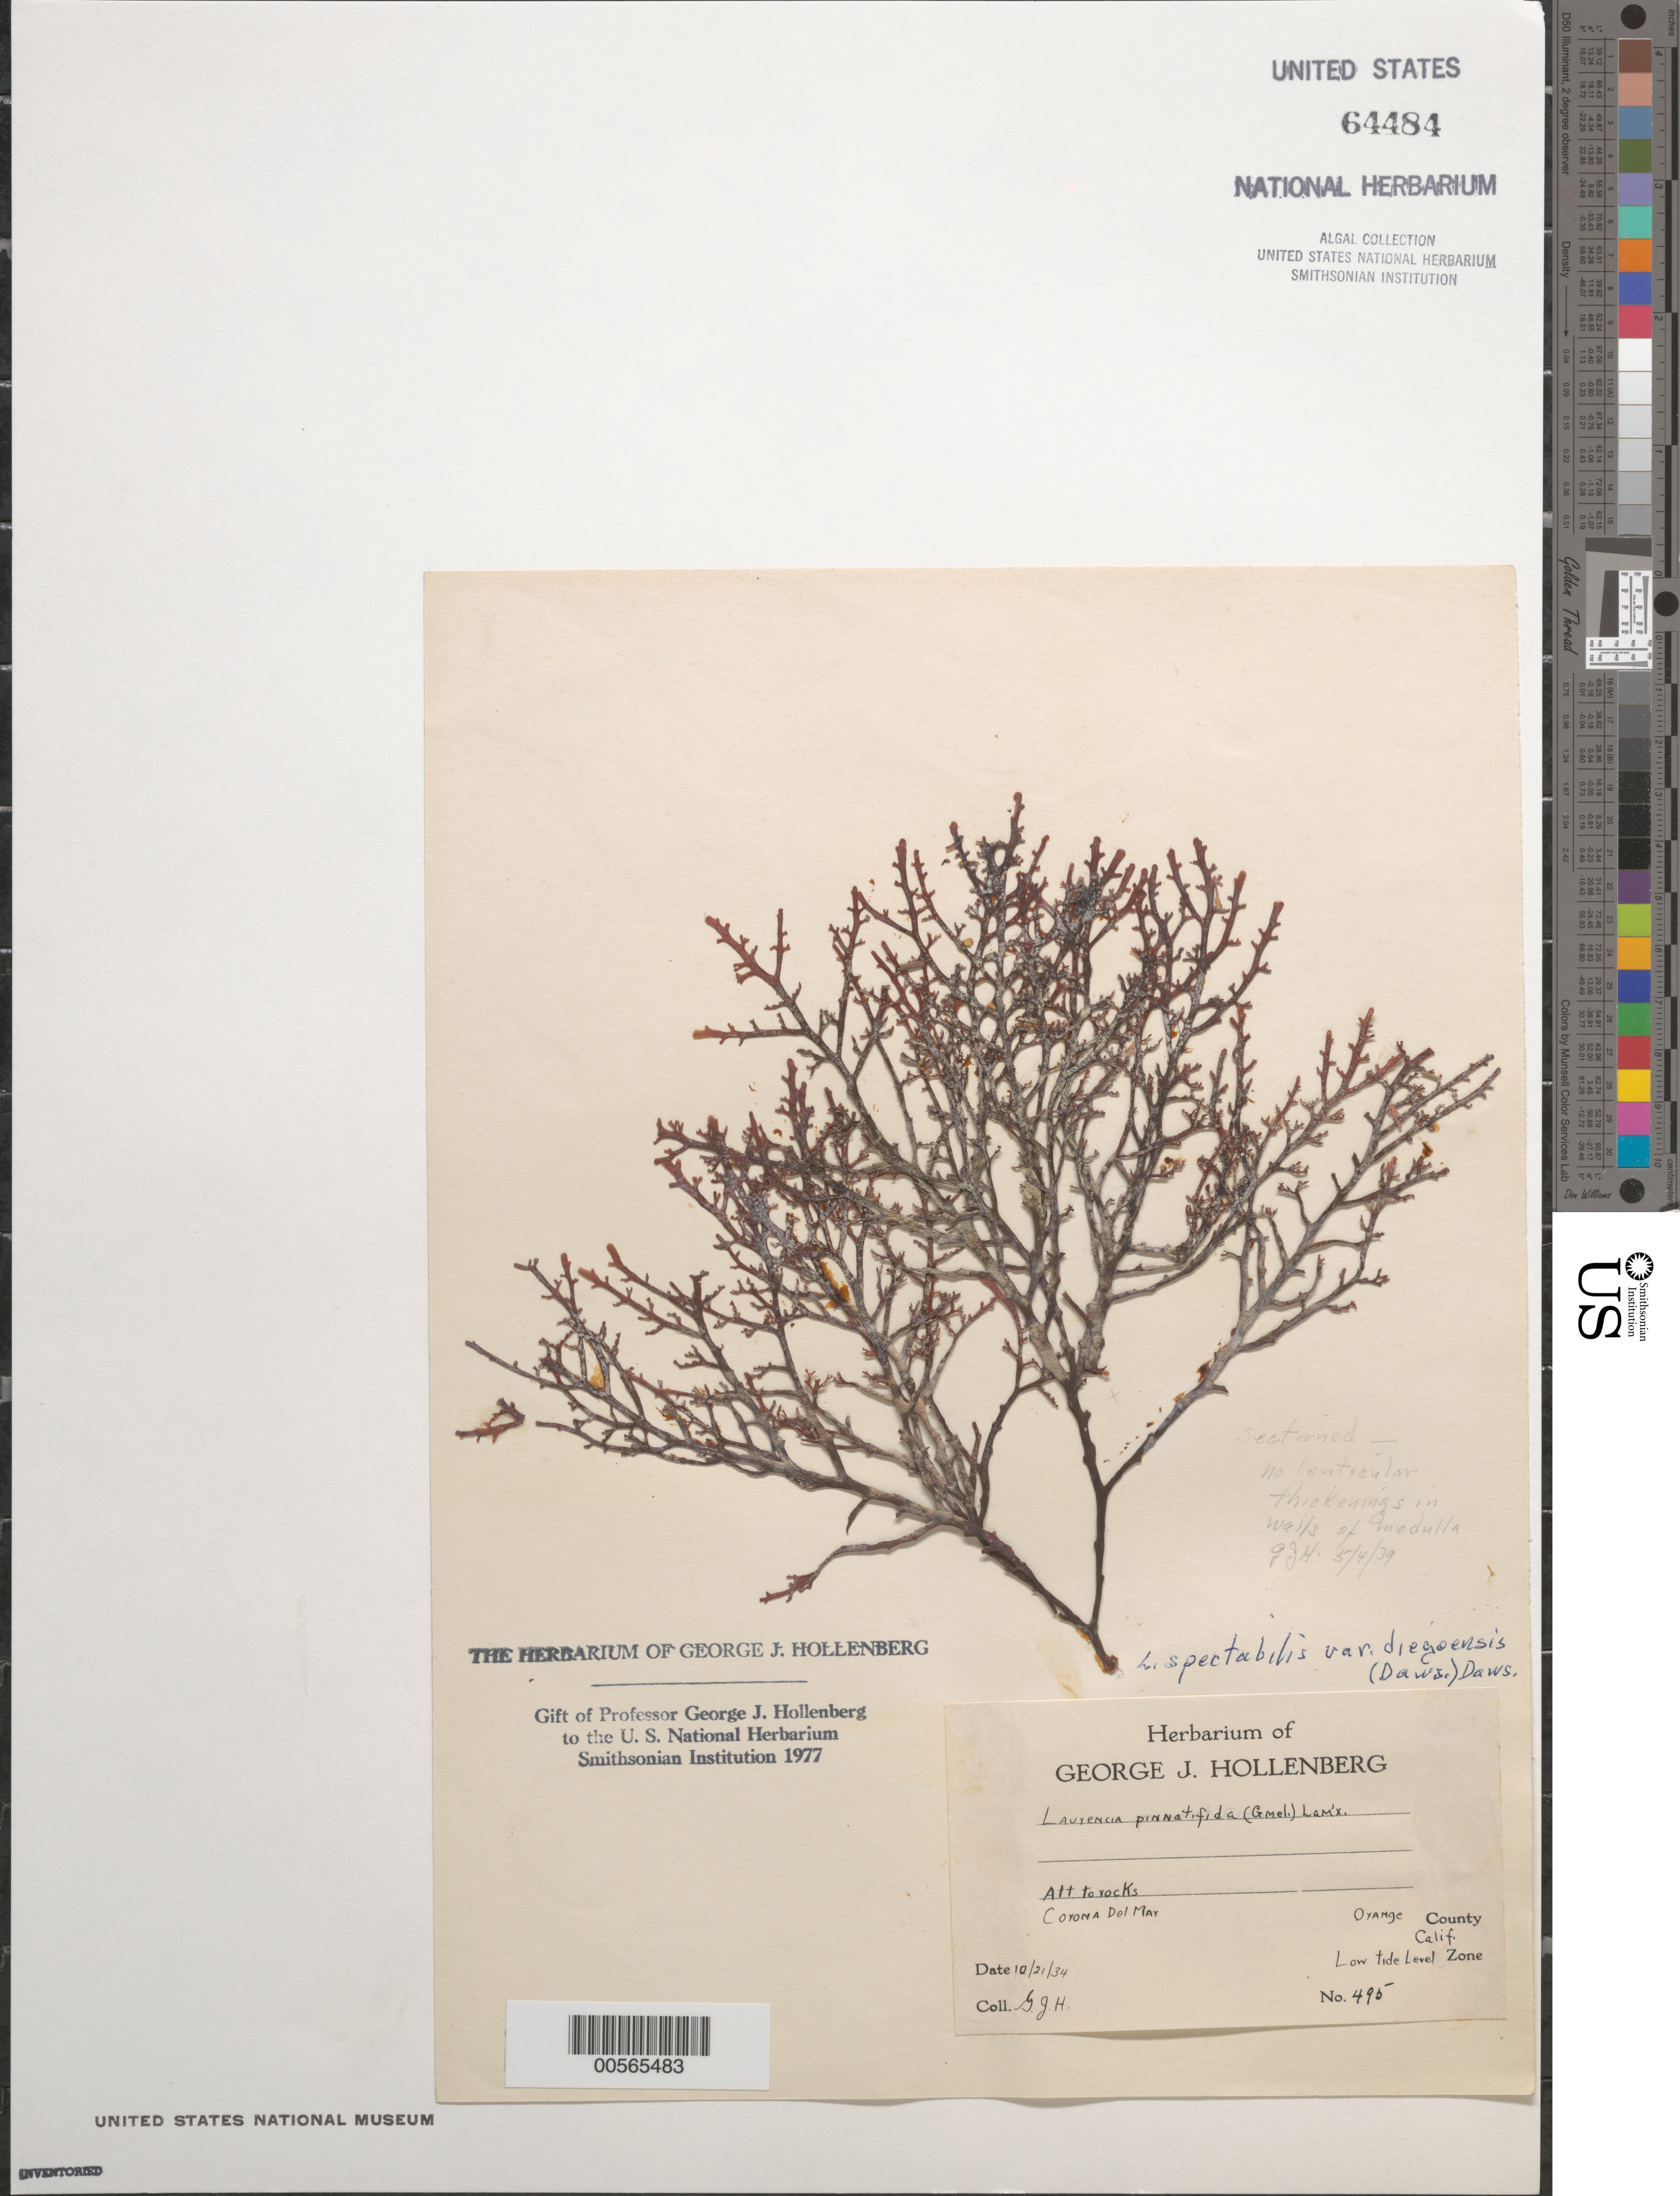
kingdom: Plantae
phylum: Rhodophyta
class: Florideophyceae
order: Ceramiales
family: Rhodomelaceae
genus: Osmundea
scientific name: Osmundea spectabilis var. diegoensis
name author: (E.Y. Dawson) K.W. Nam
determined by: Algae name updating Project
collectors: G. Hollenberg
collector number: GJH 495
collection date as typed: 21 Oct 1934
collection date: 1934-10-21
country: United States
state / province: California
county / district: Orange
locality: Corona del Mar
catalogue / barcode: US 64484